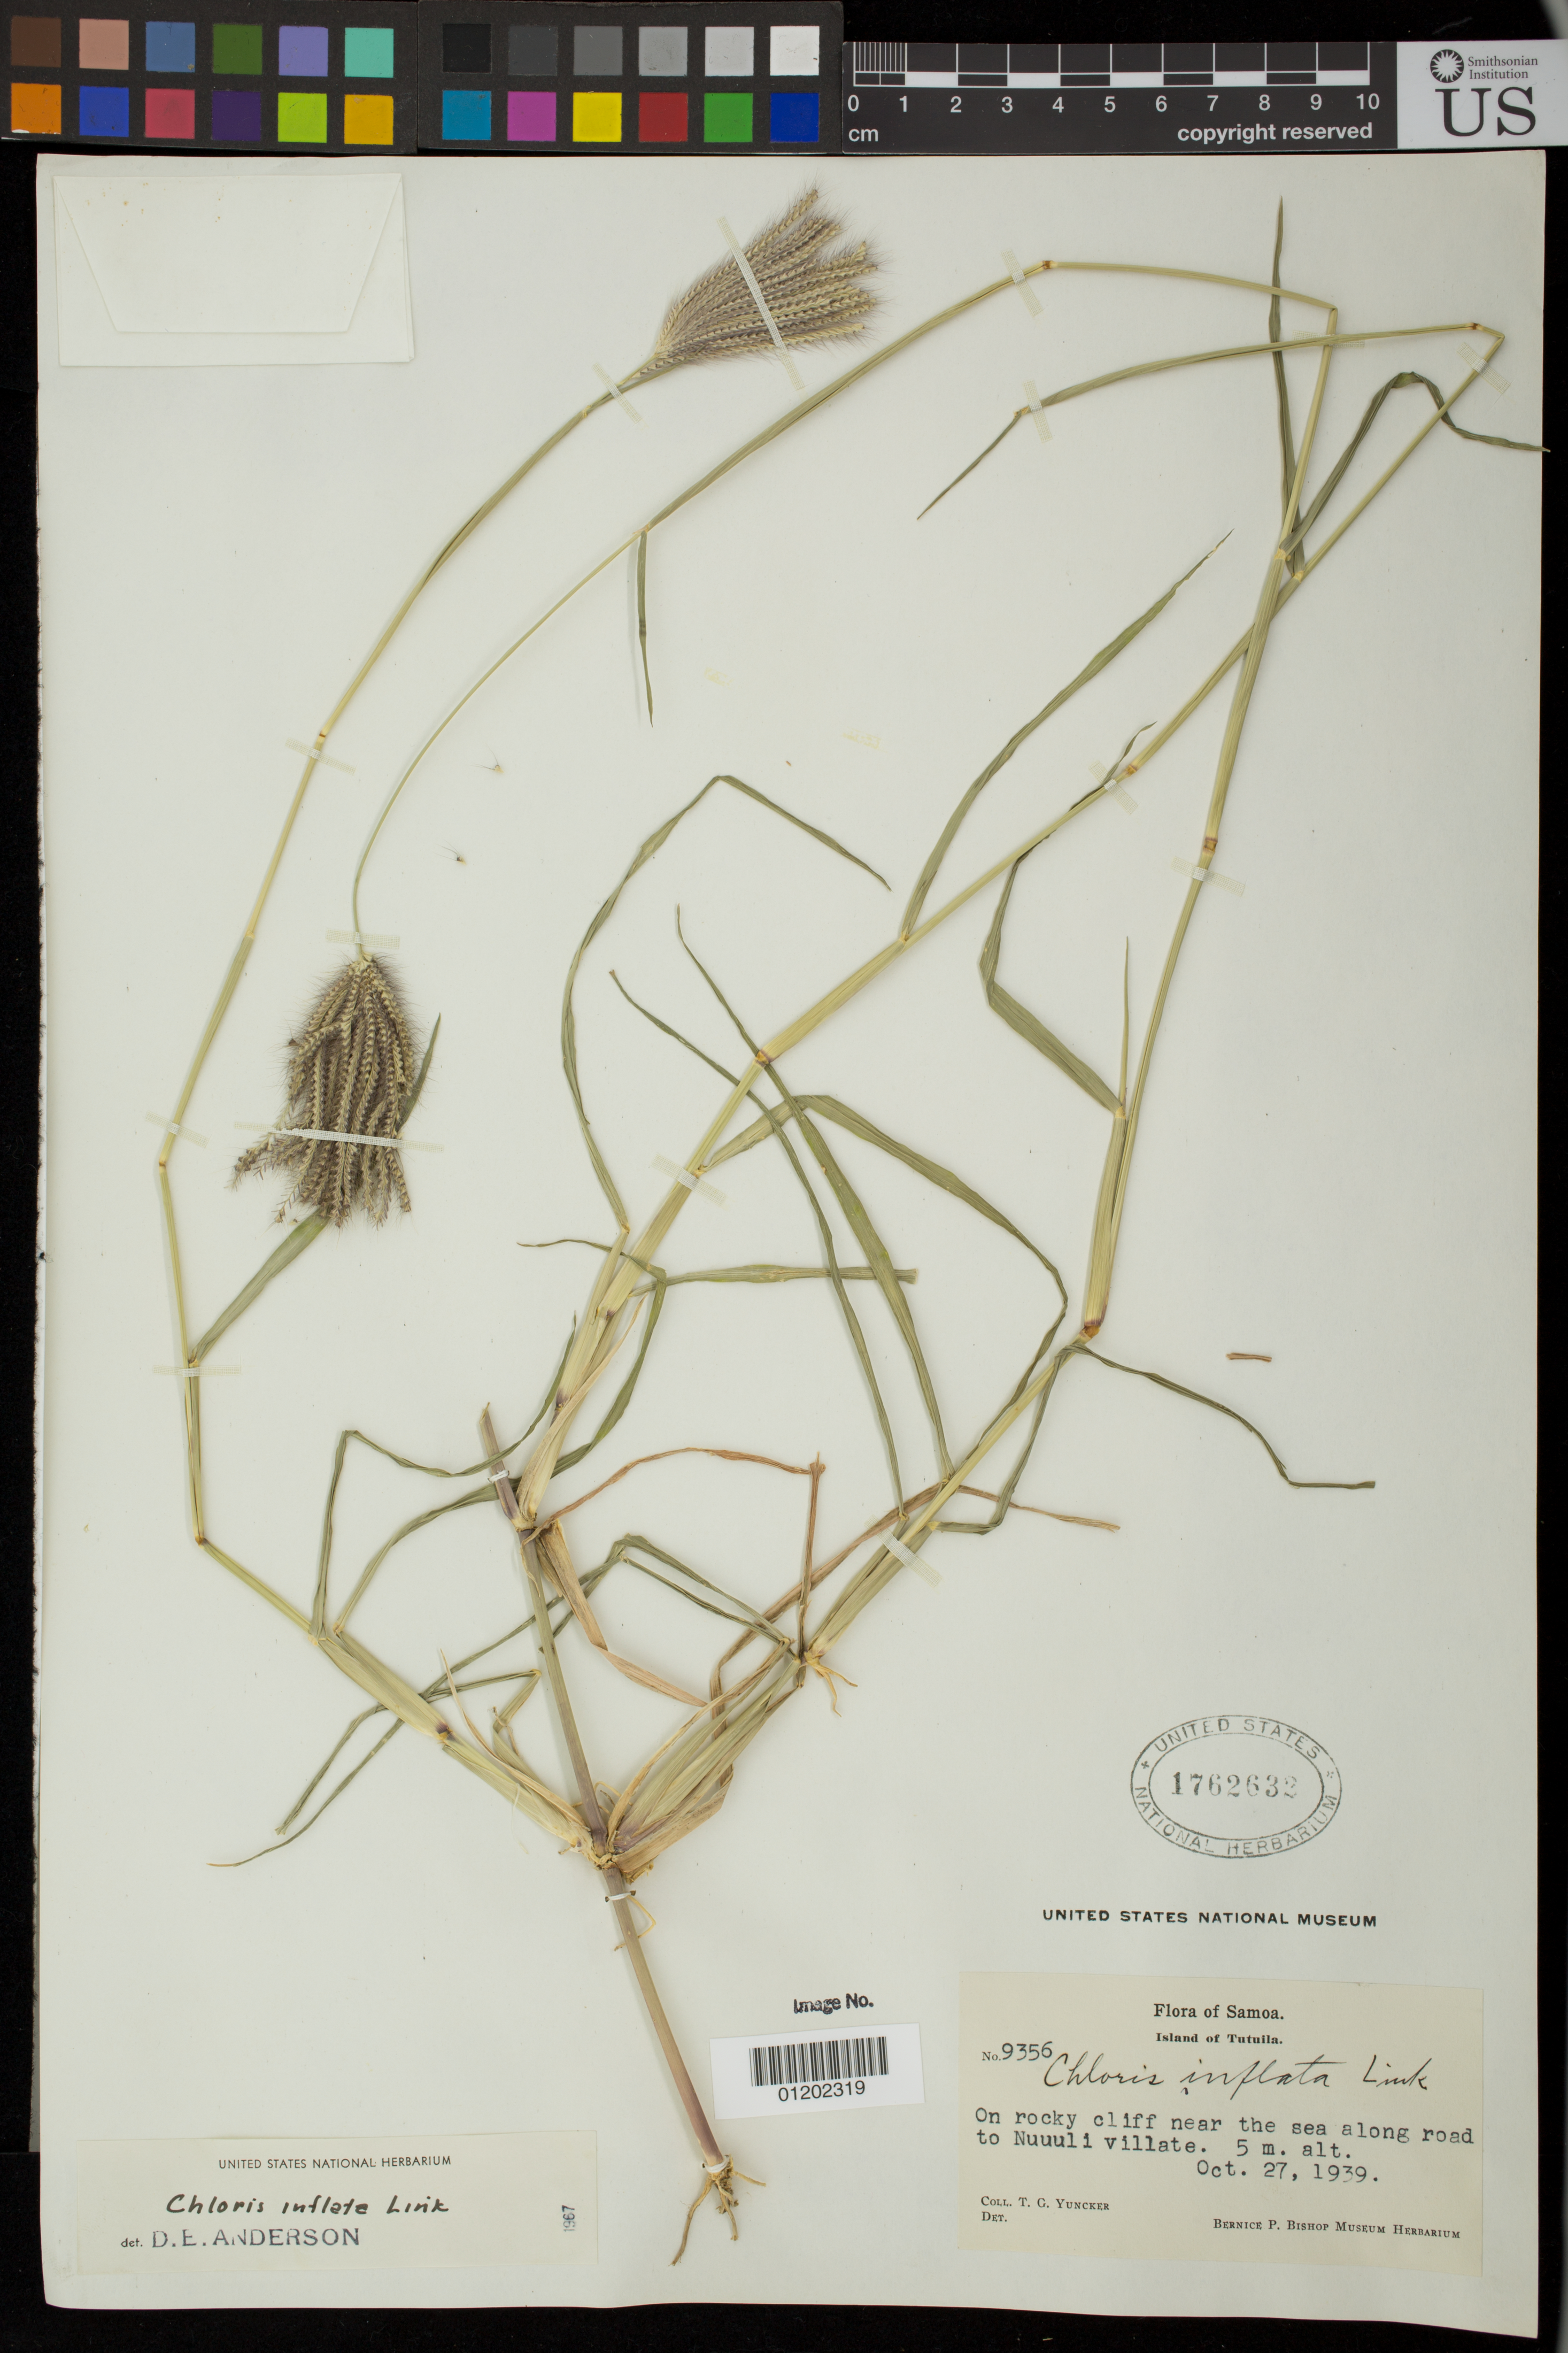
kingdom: Plantae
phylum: Tracheophyta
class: Liliopsida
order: Poales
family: Poaceae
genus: Chloris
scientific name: Chloris inflata Llanos, non Link, 1821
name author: Llanos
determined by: Anderson, D. E.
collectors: T. G. Yuncker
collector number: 9356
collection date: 1939-10-27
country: American Samoa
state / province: Western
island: Tutuila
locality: On rocky cliff near the sea along road to Nuuuli village.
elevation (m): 5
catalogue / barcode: US 1762632